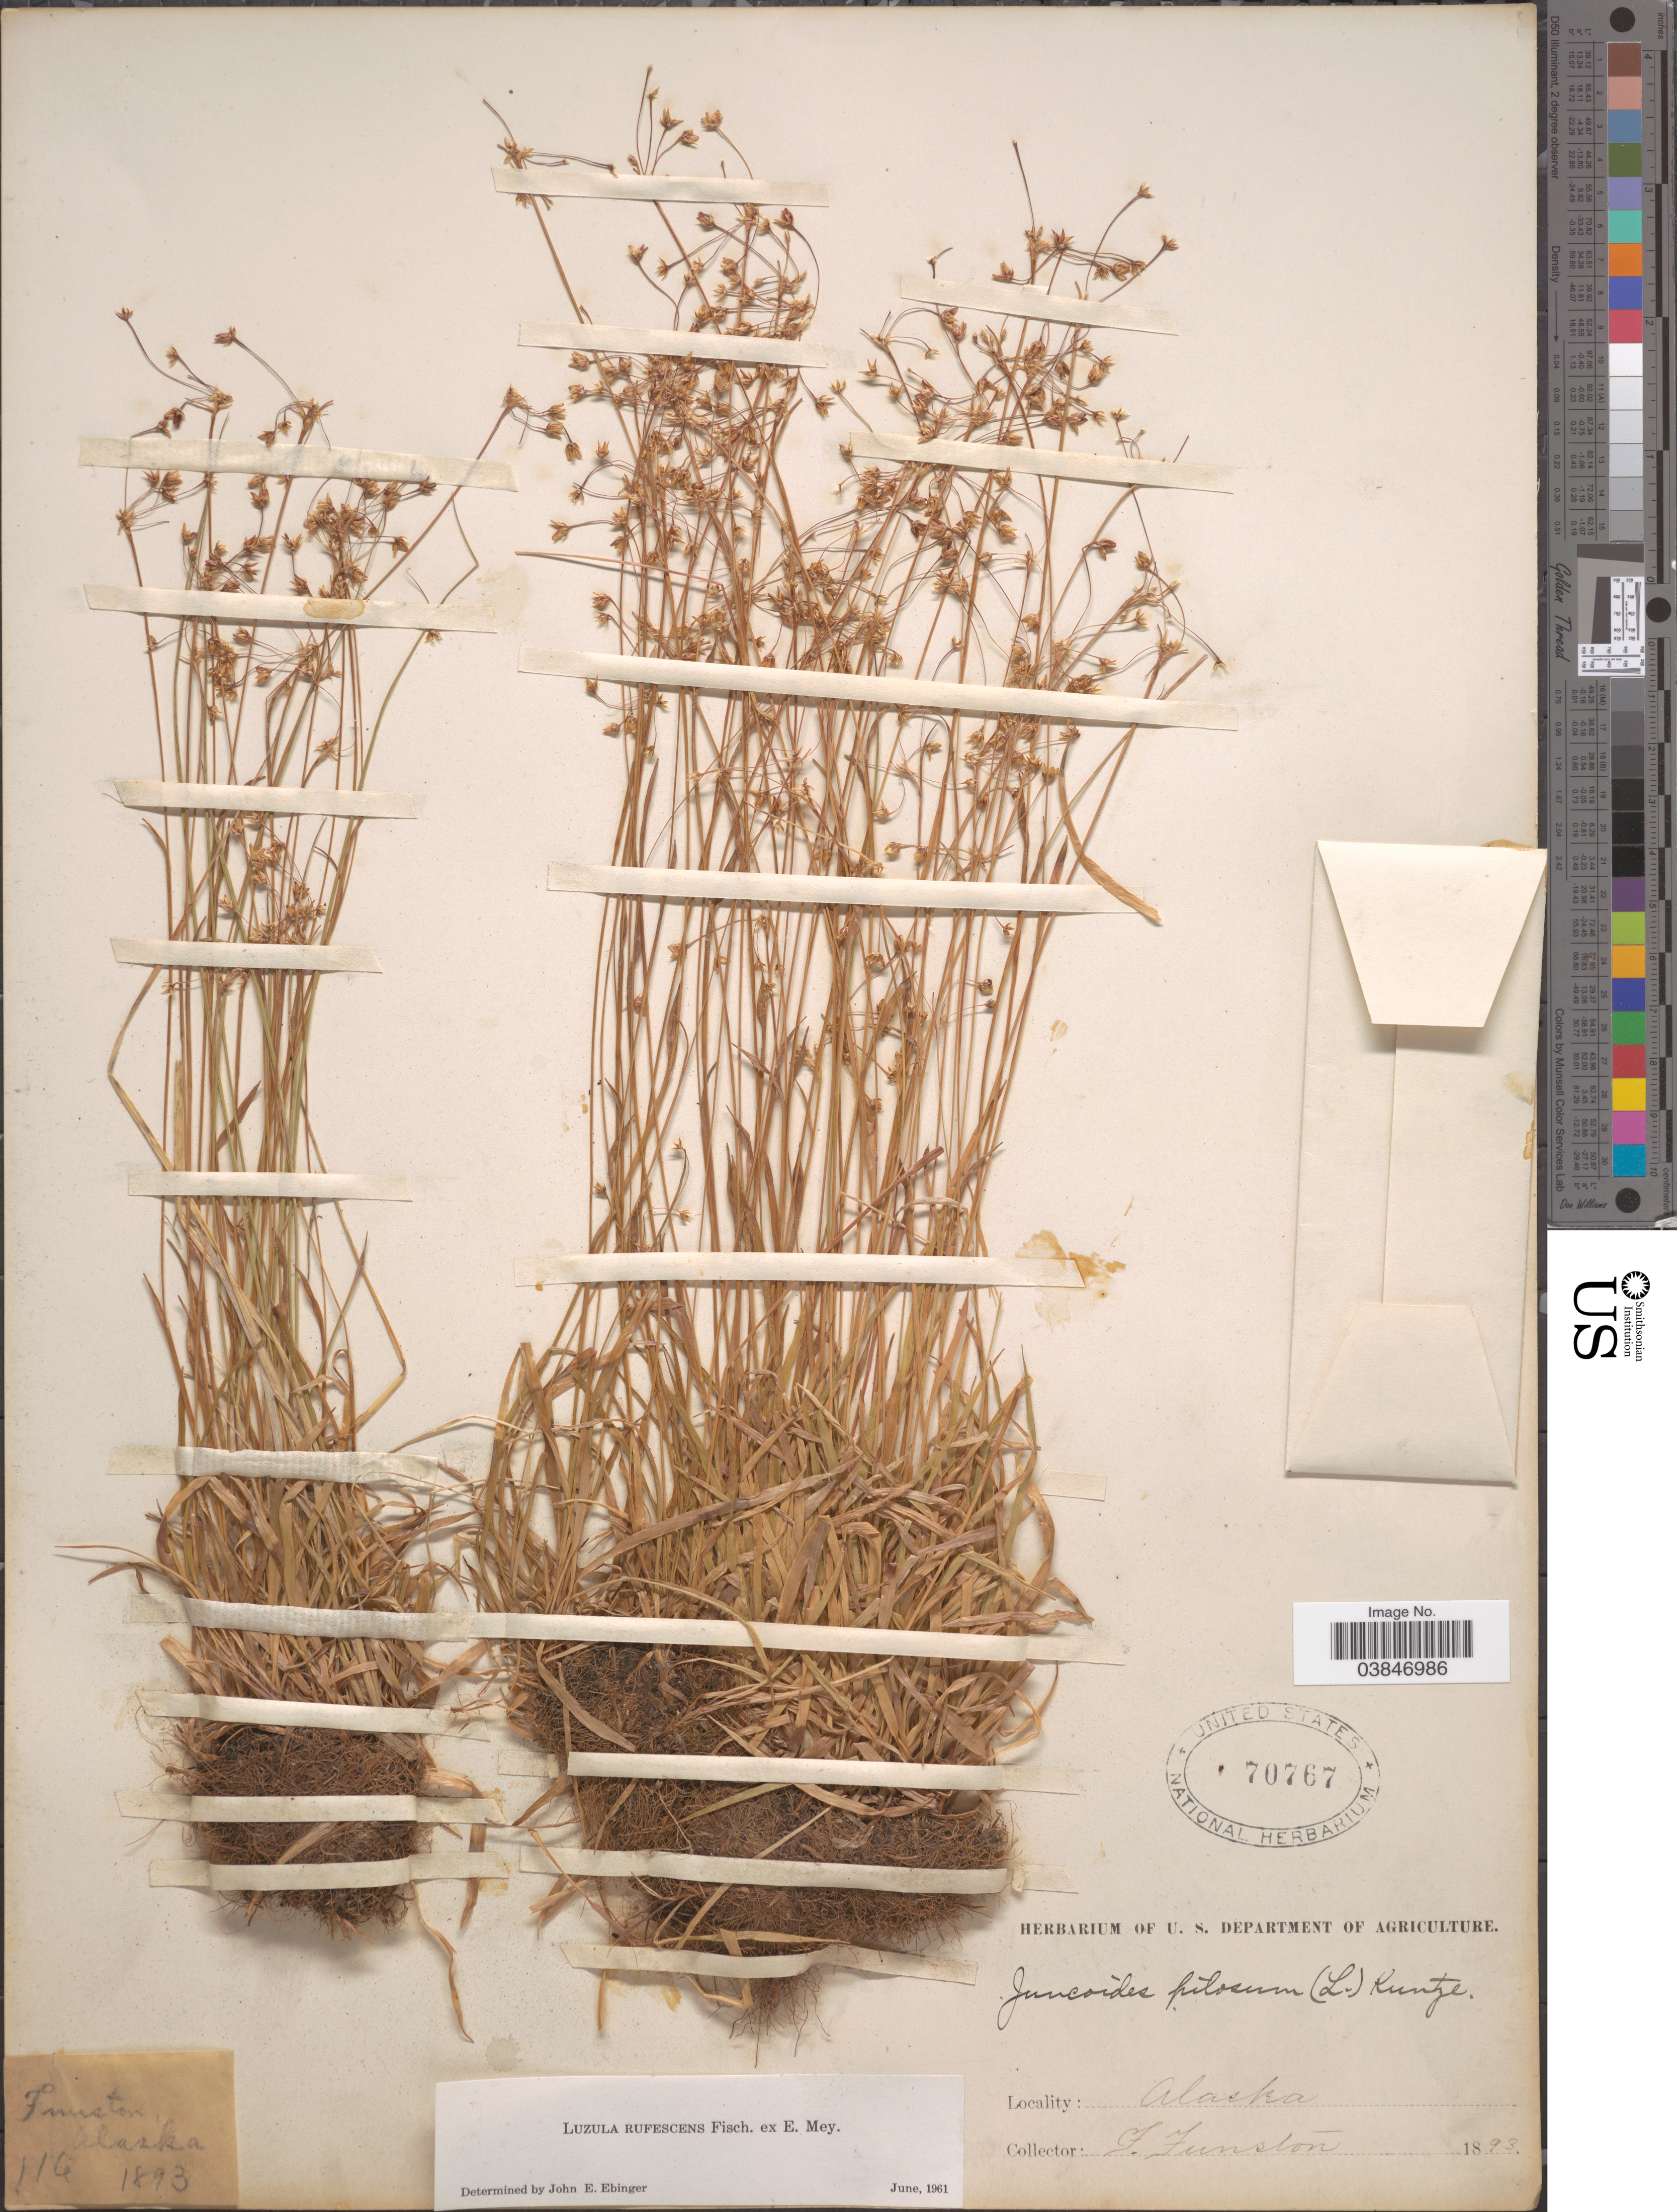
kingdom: Plantae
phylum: Tracheophyta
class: Liliopsida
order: Poales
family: Juncaceae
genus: Luzula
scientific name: Luzula rufescens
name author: Fisch. ex E. Mey.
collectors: F. Funston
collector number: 116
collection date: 1893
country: United States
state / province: Alaska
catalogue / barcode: US 70767